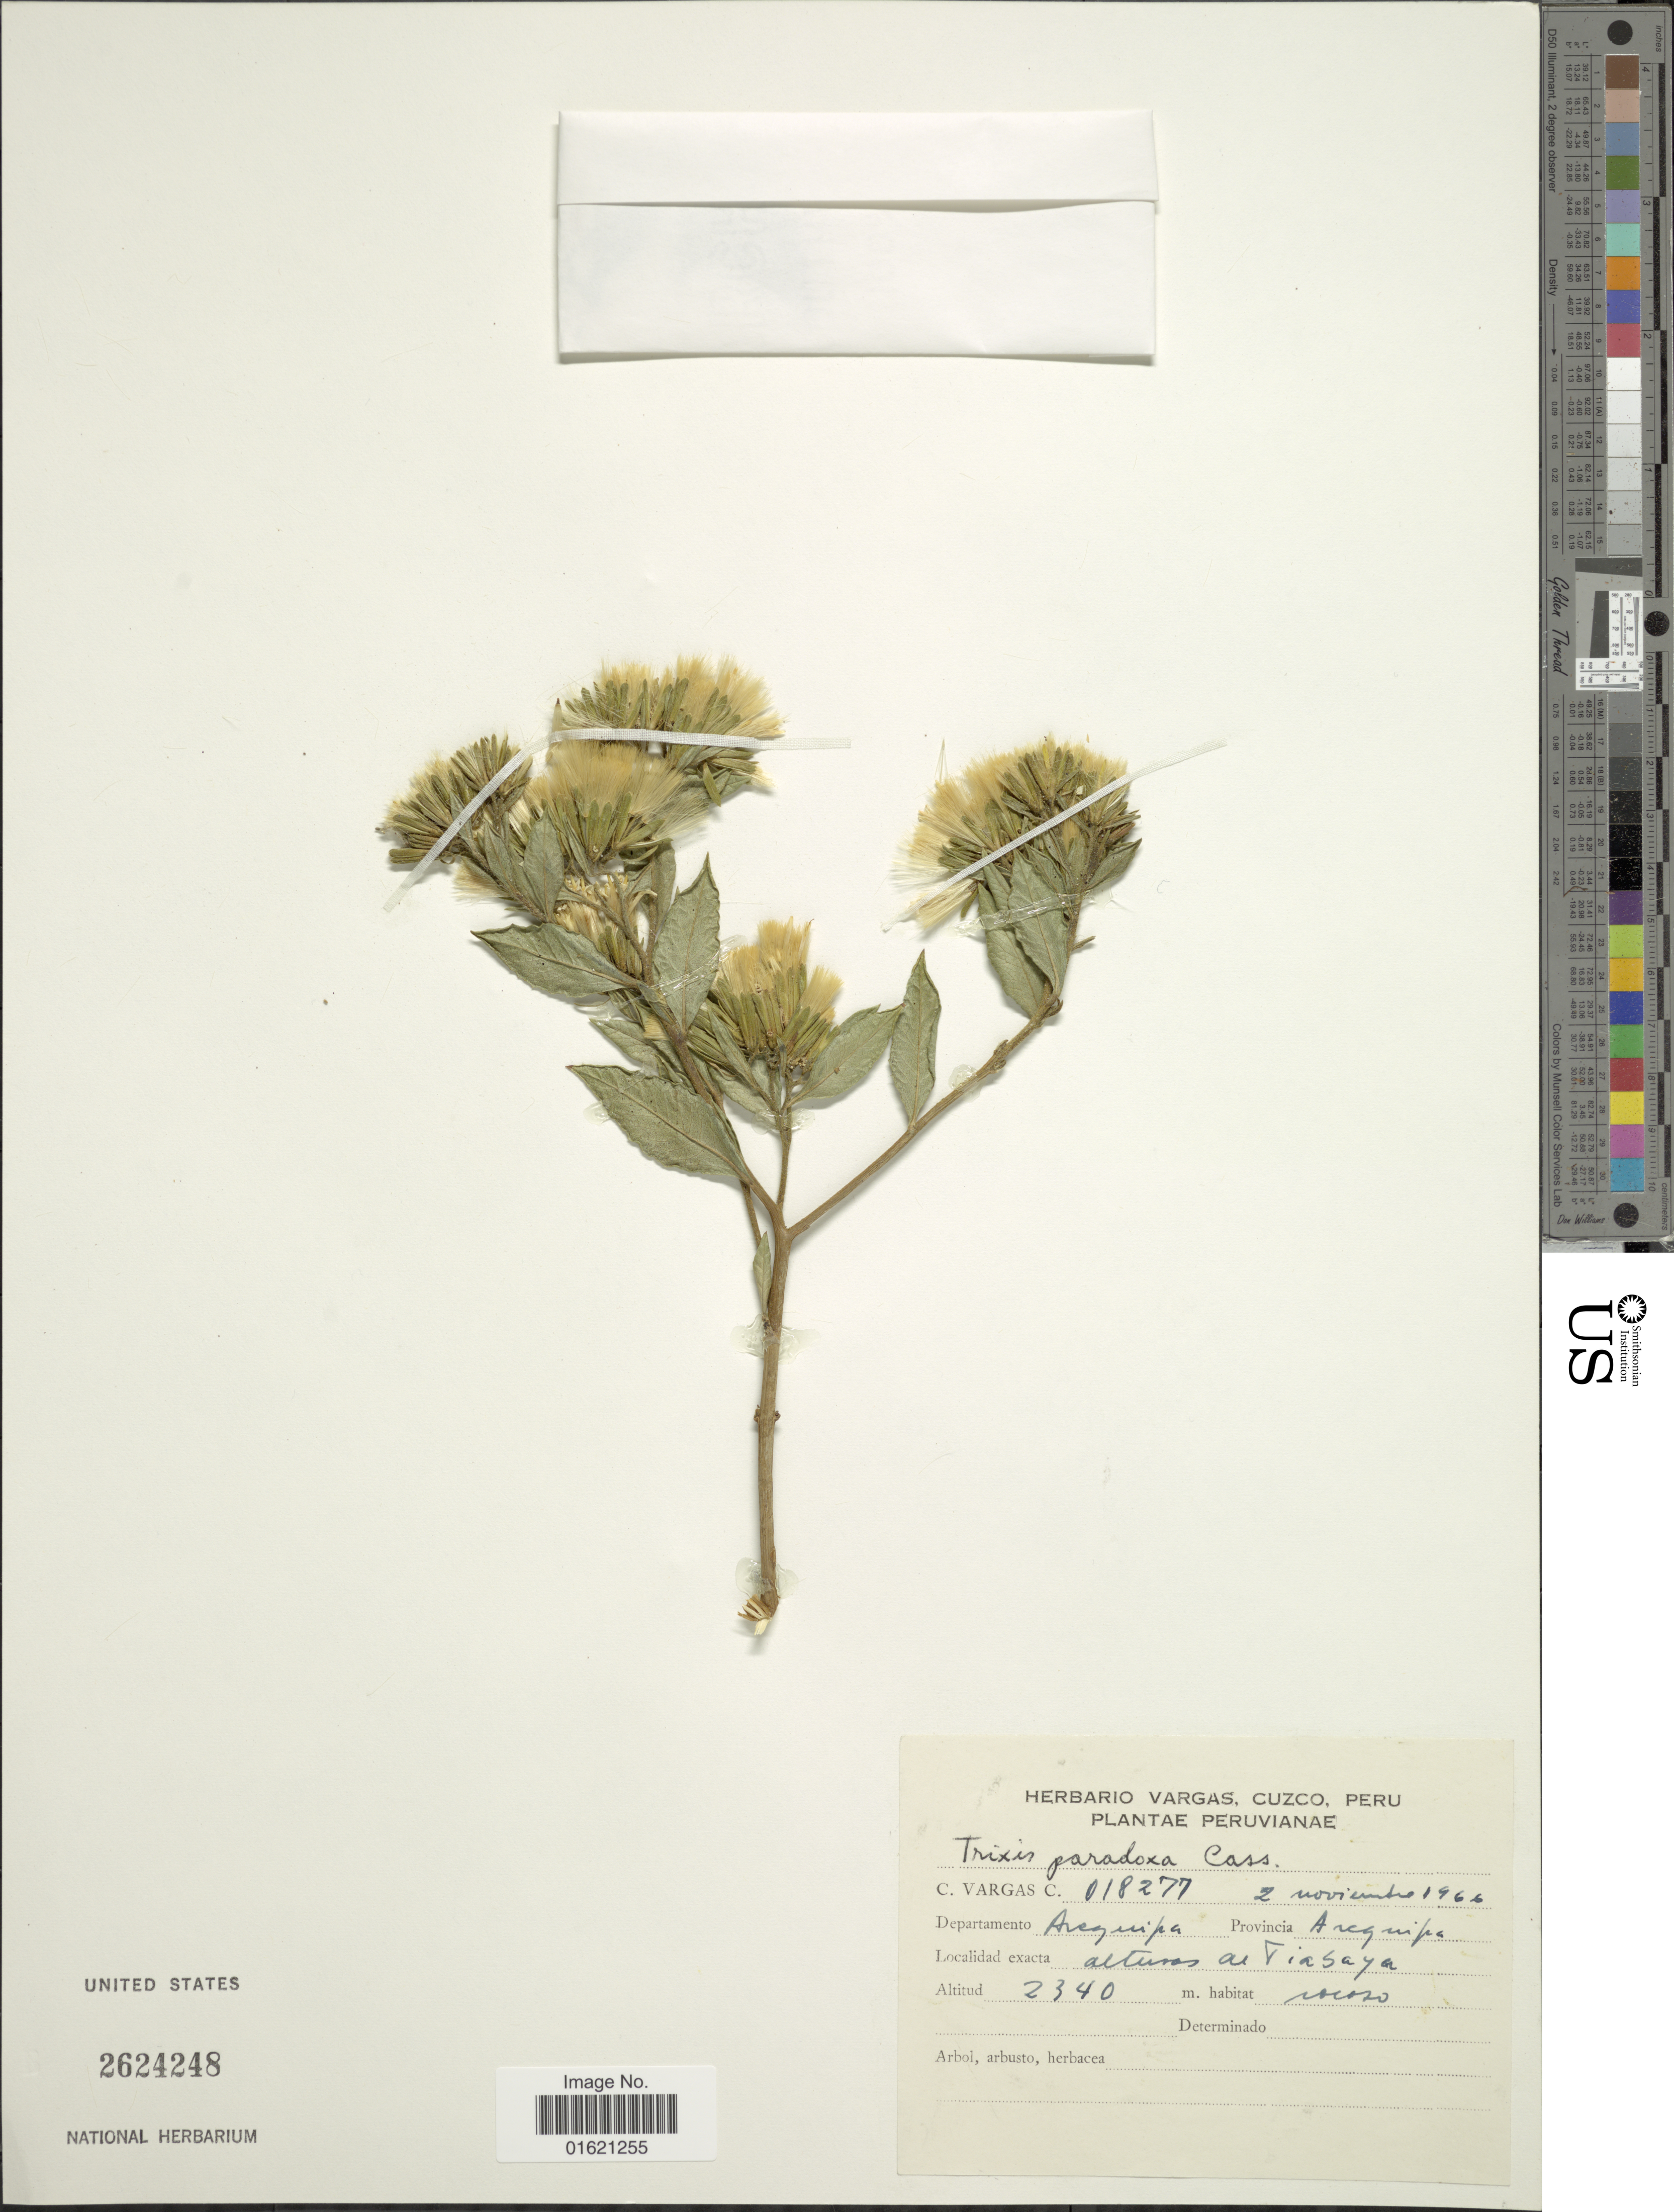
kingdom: Plantae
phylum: Tracheophyta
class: Magnoliopsida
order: Asterales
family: Asteraceae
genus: Trixis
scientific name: Trixis paradoxa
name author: Cass.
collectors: C. Vargas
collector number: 018277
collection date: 1966-11-02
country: Peru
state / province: Arequipa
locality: Alturas de Tiabaya, Provincia Arequipa, Departamento Arequipa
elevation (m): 2340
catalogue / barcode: US 2624248